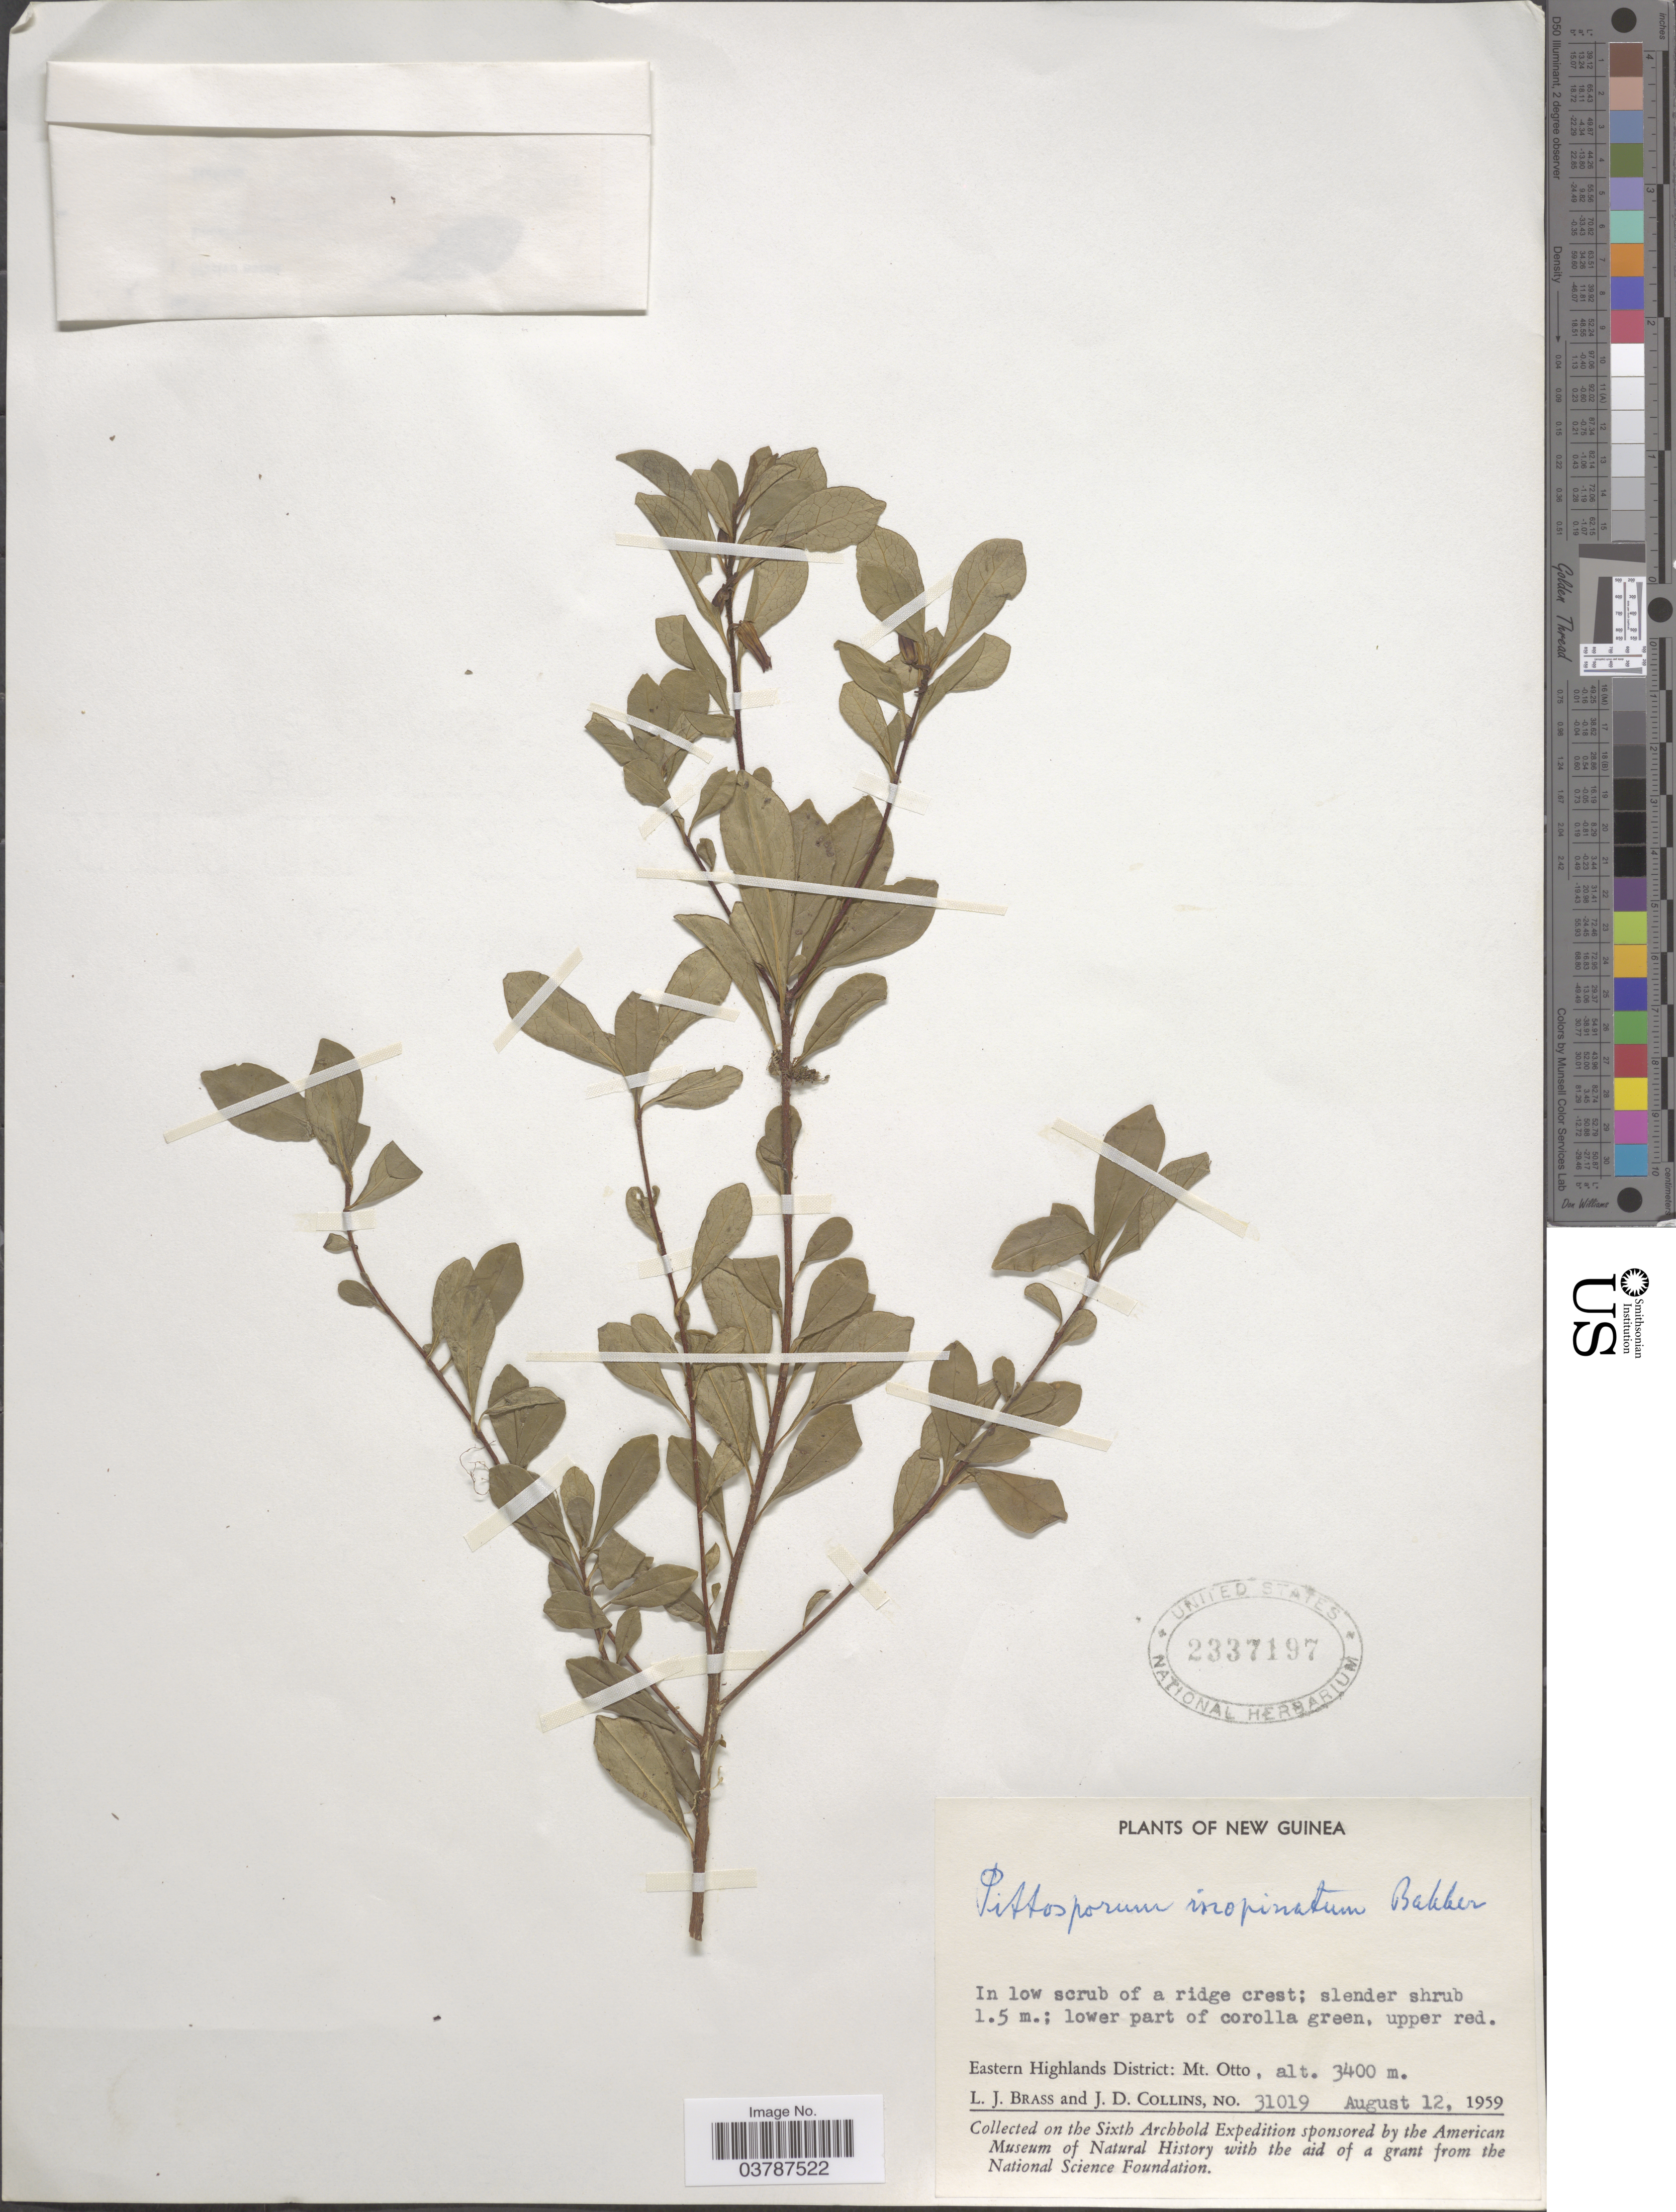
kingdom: Plantae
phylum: Tracheophyta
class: Magnoliopsida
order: Apiales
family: Pittosporaceae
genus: Pittosporum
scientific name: Pittosporum inopinatum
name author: K. Bakker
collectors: L. J. Brass & J. Collins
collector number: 31019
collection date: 1959-08-12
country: Papua New Guinea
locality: New Guinea. Eastern Highlands District: Mt. Otto.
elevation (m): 3400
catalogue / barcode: US 2337197